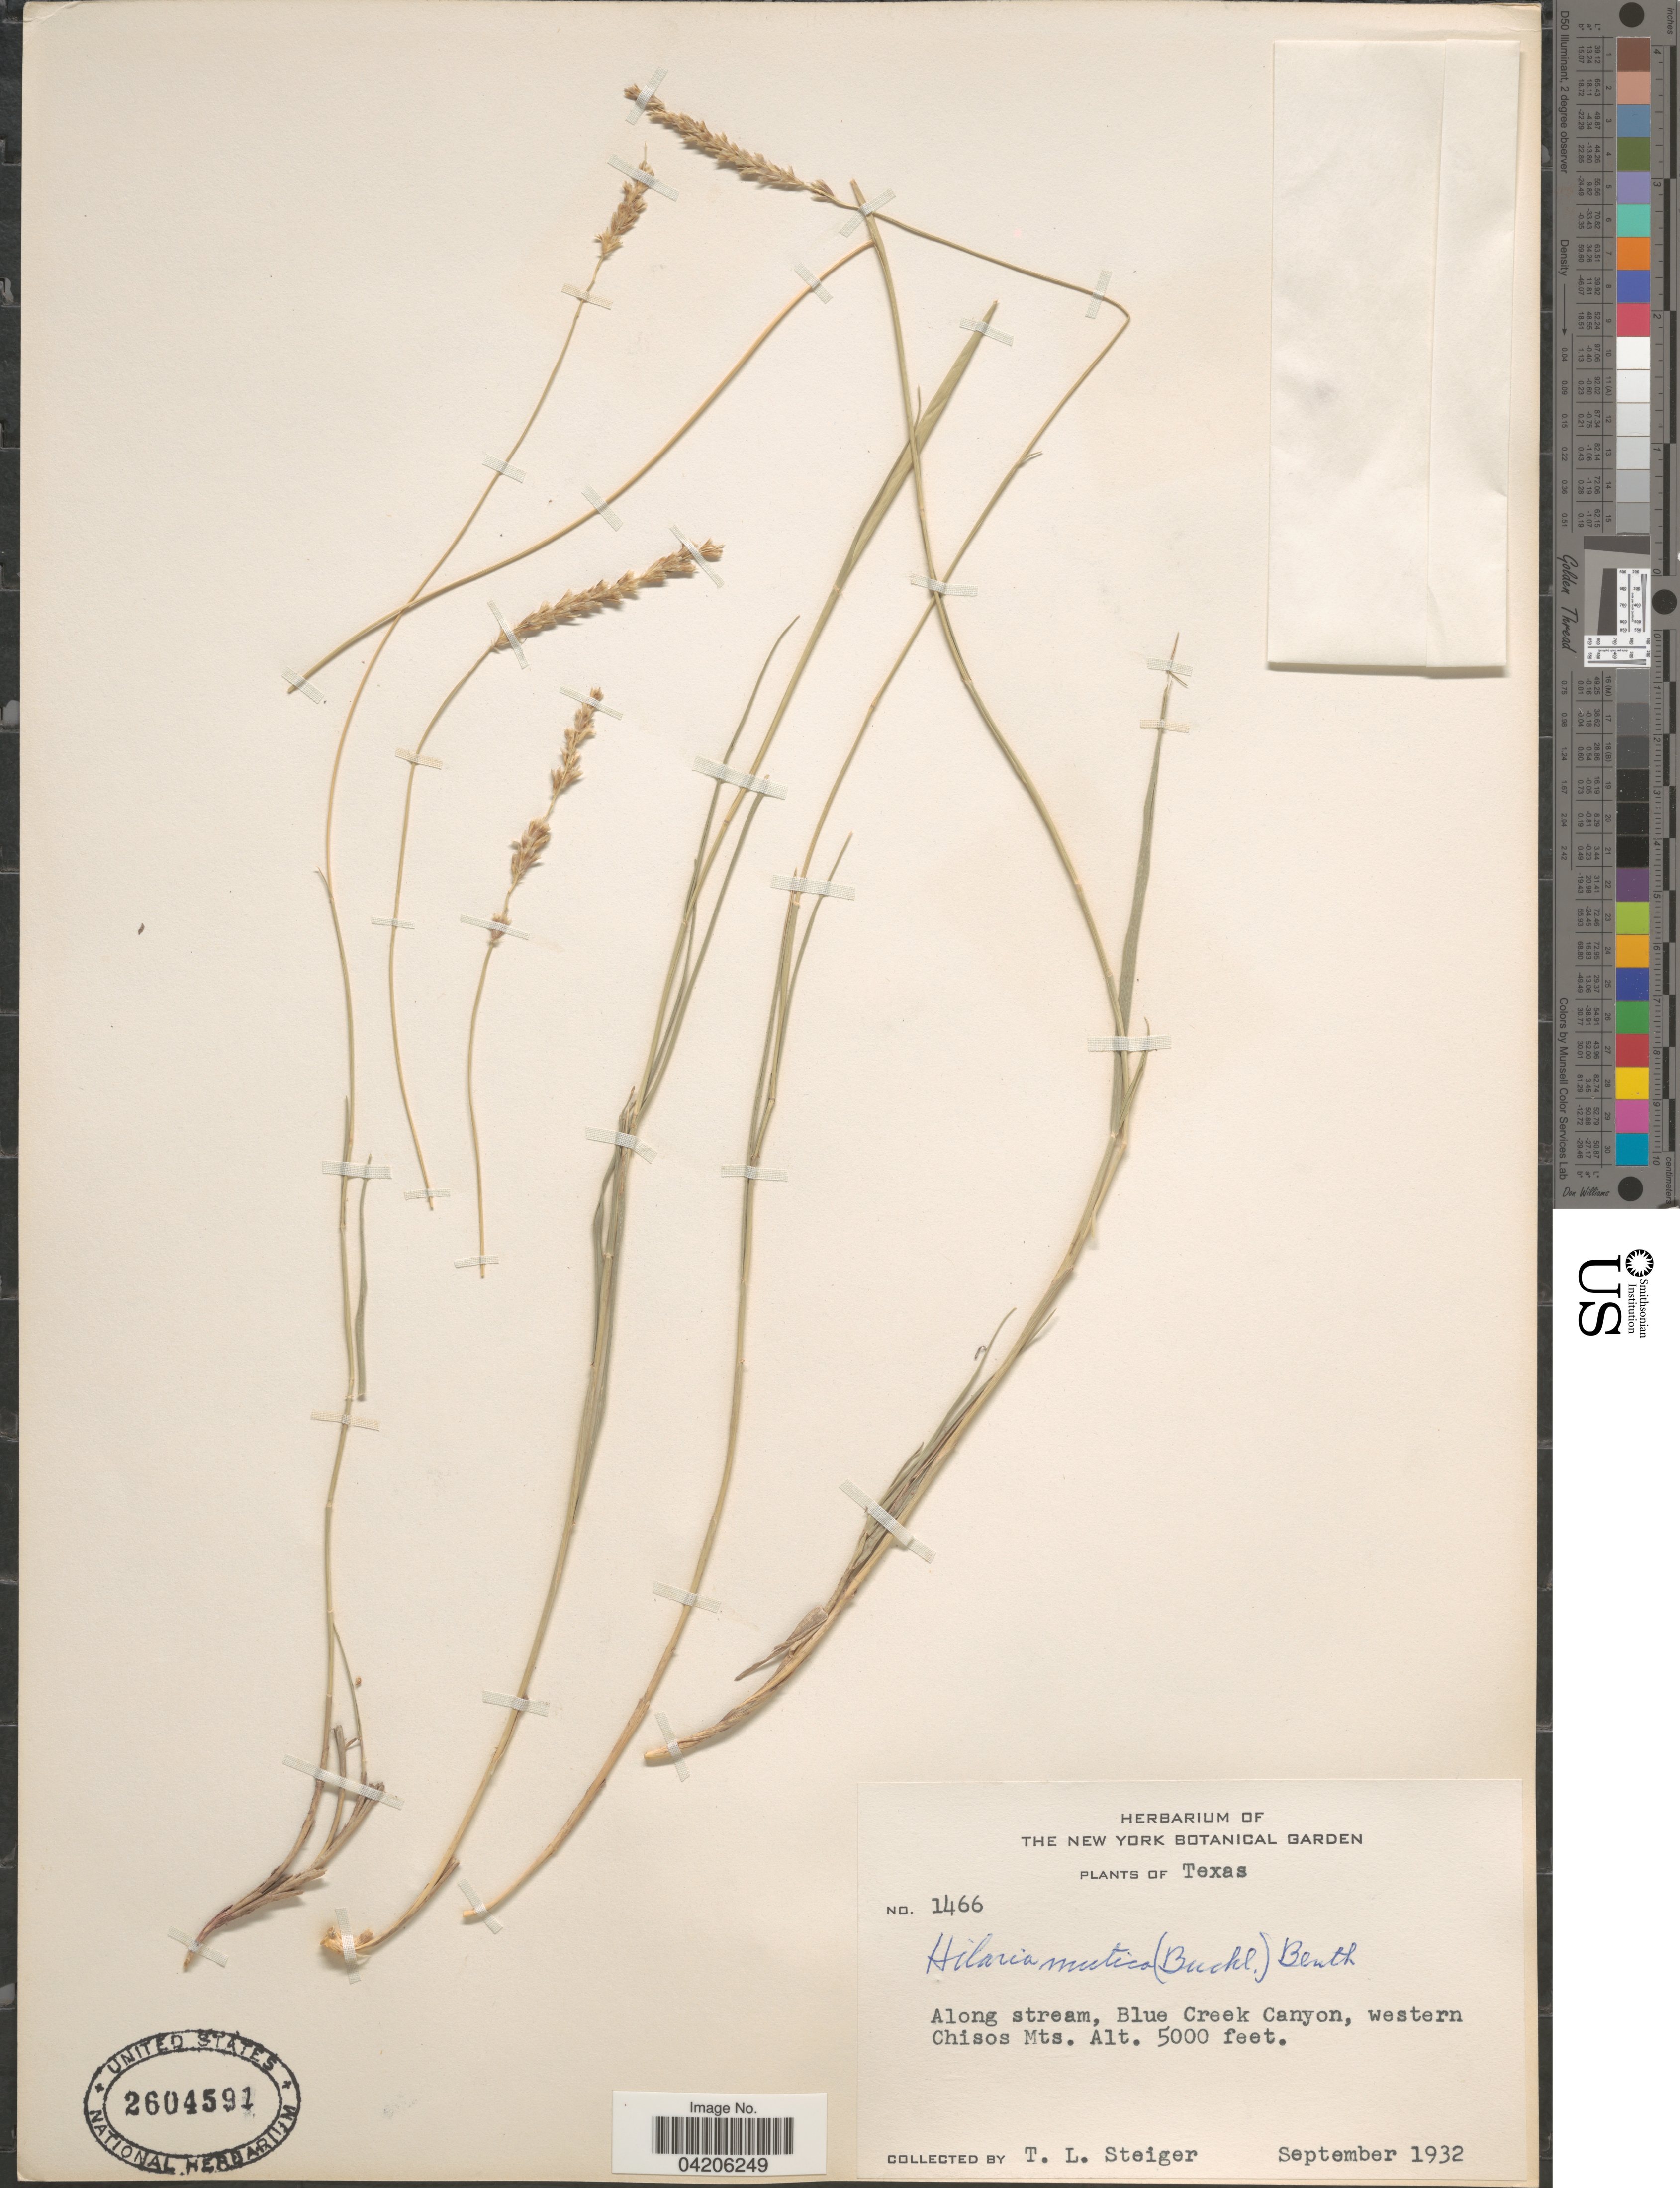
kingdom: Plantae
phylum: Tracheophyta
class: Liliopsida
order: Poales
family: Poaceae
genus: Hilaria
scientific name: Hilaria mutica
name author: (Buckley) Benth.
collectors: T. Steiger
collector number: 1466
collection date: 1932-09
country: United States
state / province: Texas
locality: Along stream, Blue Creek Canyon, western Chisos Mts.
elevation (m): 1524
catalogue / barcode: US 2604591